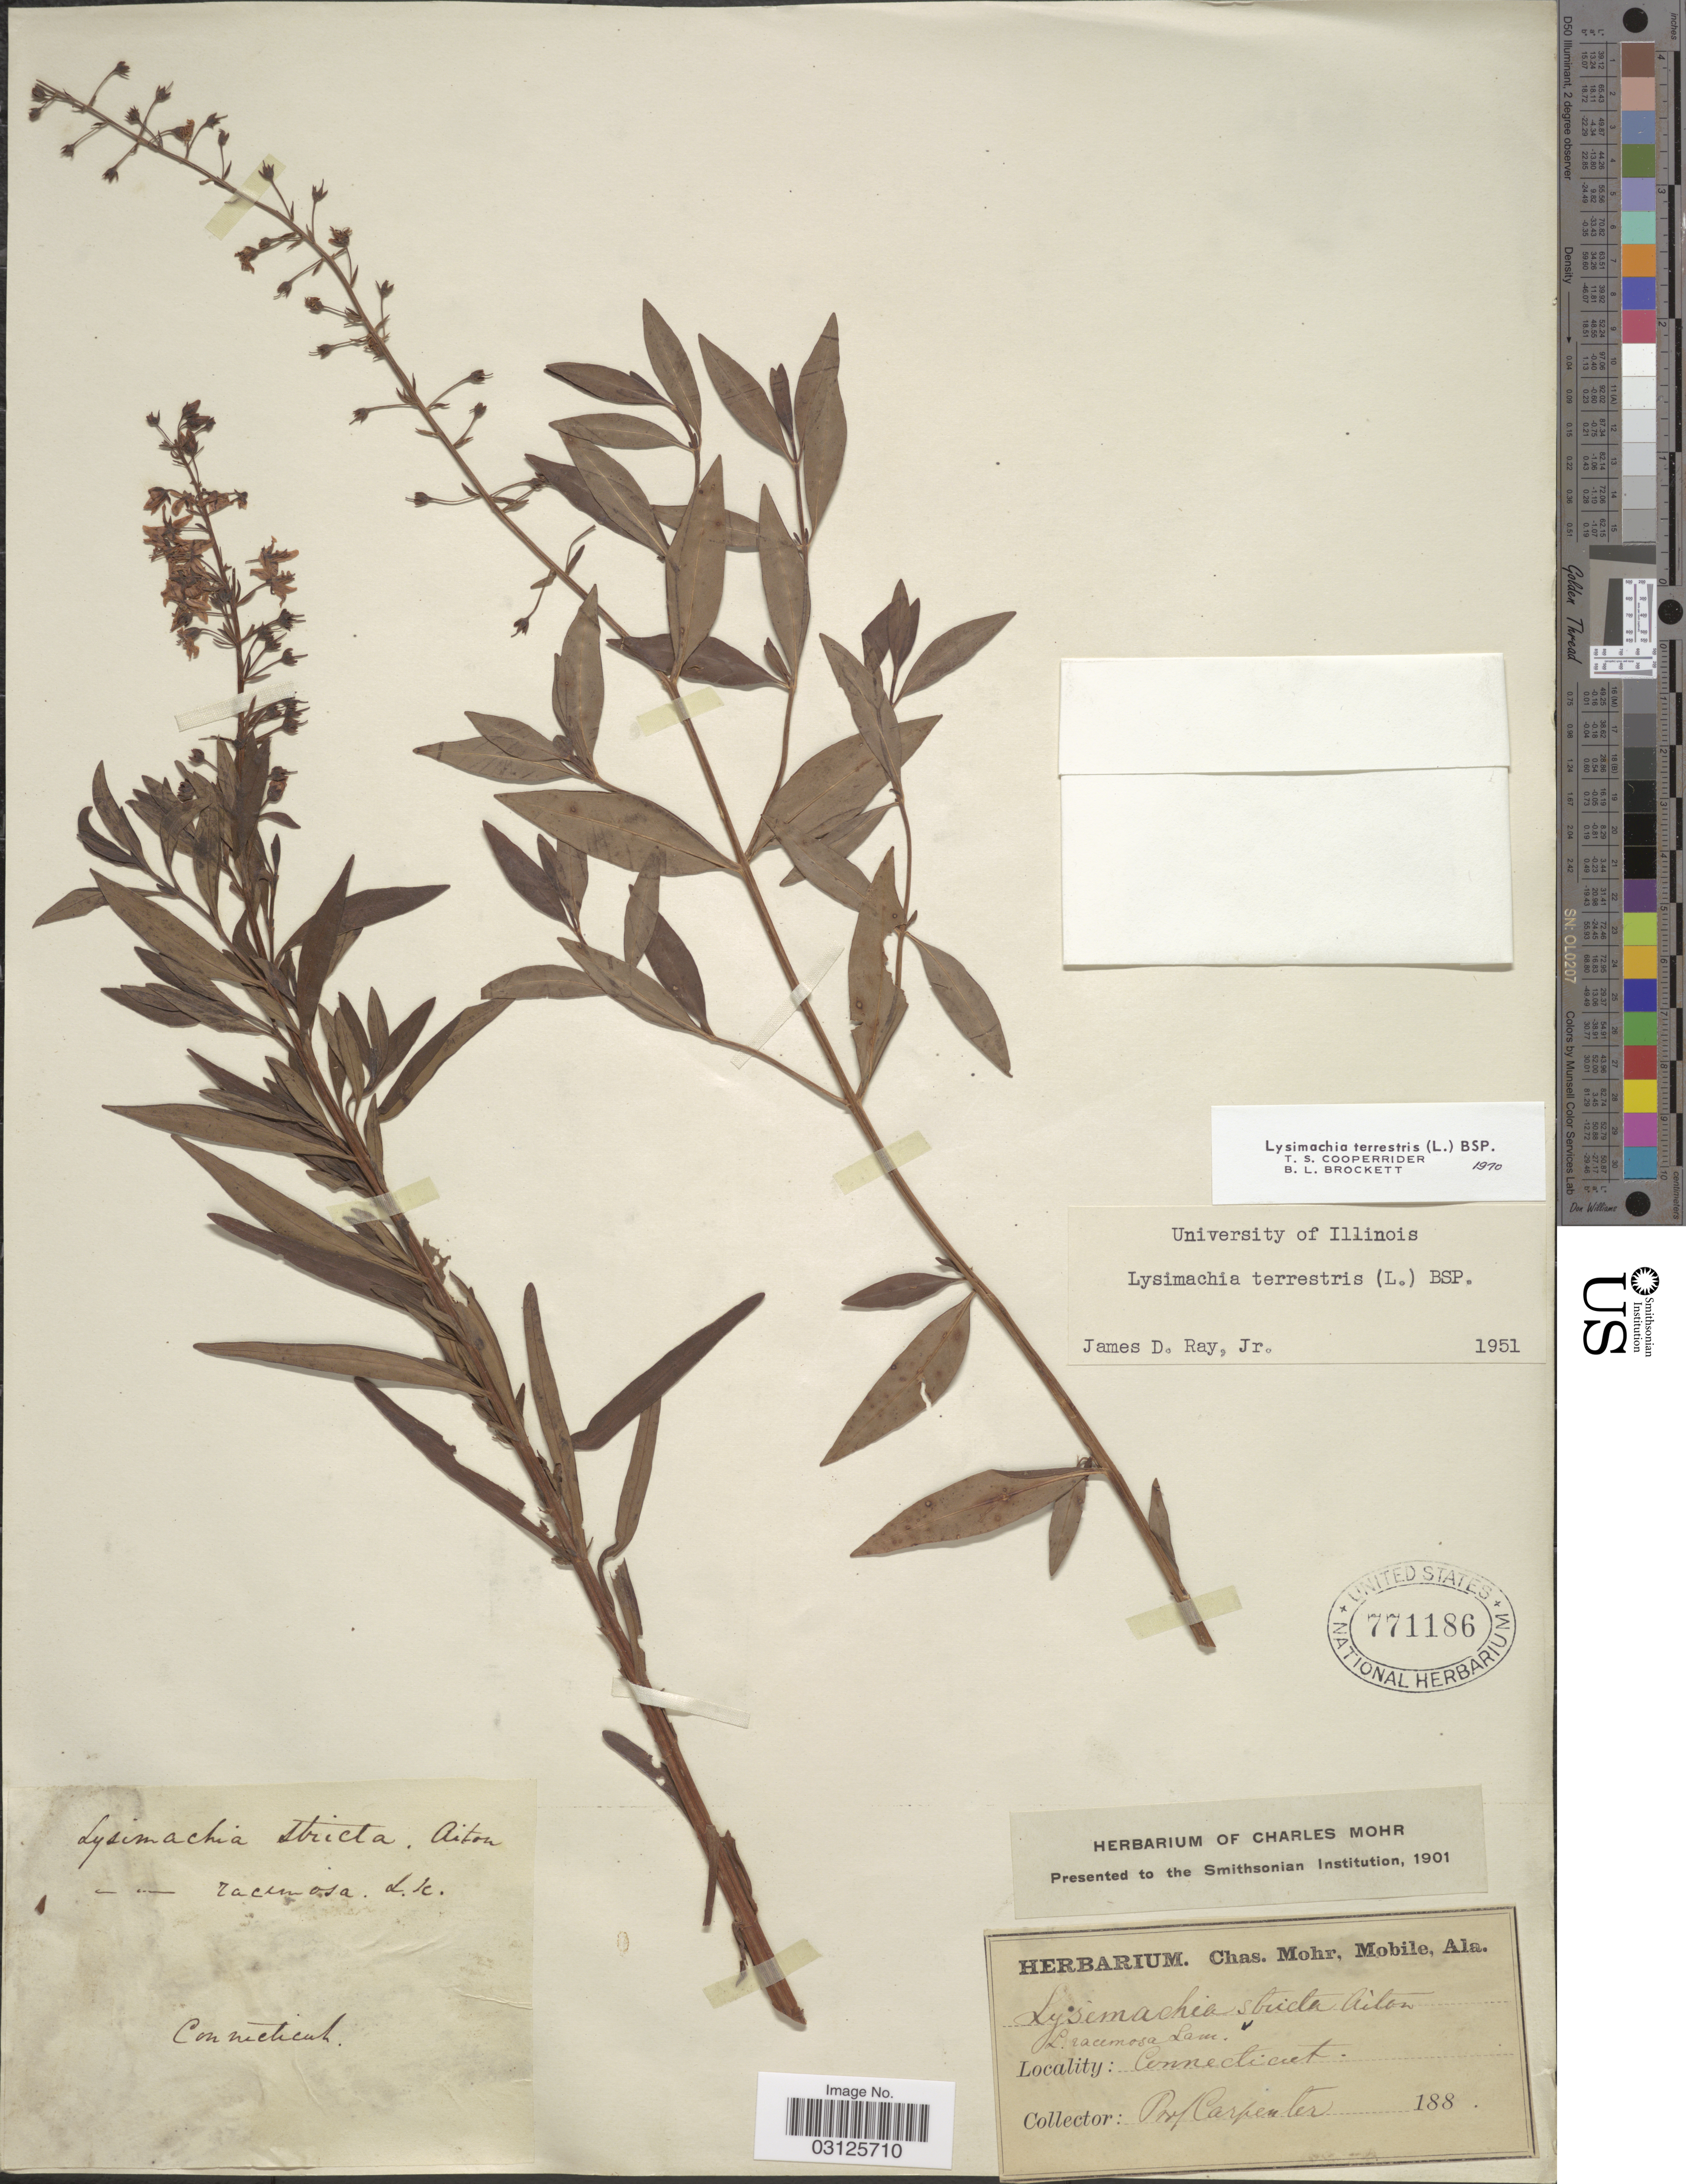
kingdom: Plantae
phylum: Tracheophyta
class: Magnoliopsida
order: Ericales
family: Primulaceae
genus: Lysimachia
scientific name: Lysimachia terrestris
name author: (L.) Britton, Stearns & Poggenb.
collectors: -. Carpenter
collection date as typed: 188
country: United States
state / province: Connecticut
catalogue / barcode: US 771186